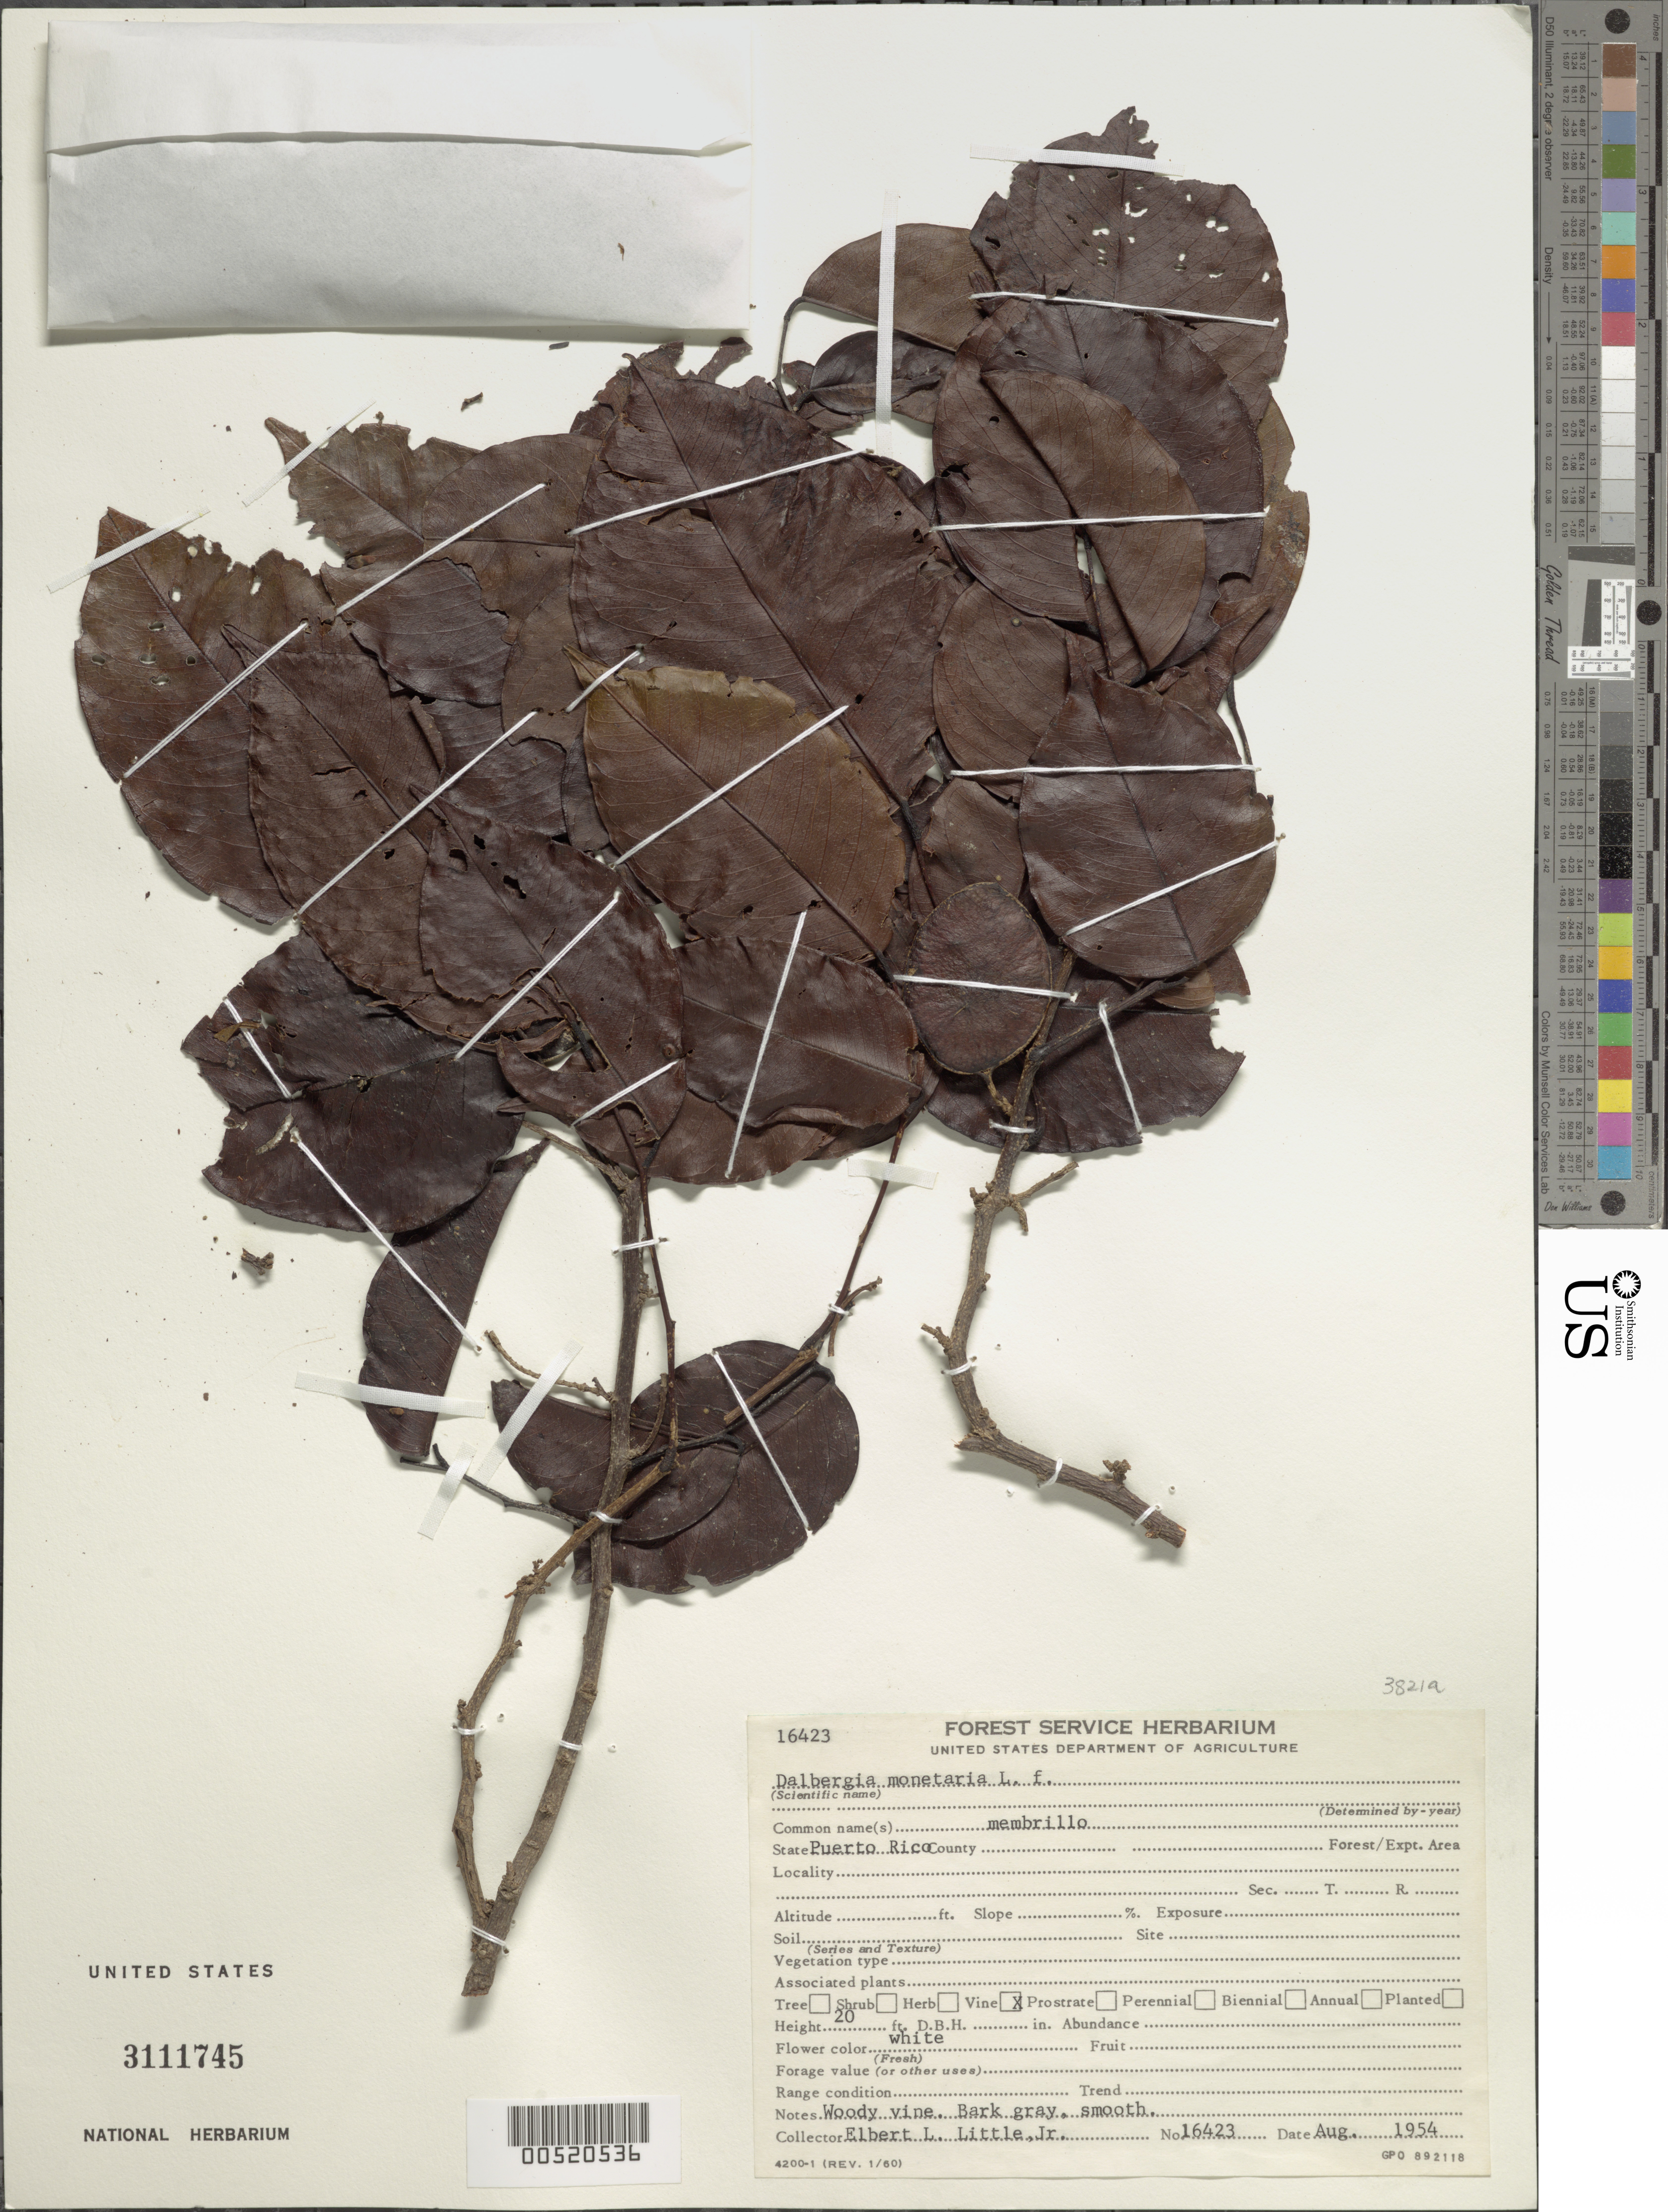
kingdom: Plantae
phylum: Tracheophyta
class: Magnoliopsida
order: Fabales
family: Fabaceae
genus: Dalbergia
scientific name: Dalbergia monetaria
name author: L. f.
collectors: E. L. Little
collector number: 16423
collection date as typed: Aug 1954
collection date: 1954-08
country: Puerto Rico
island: Greater Antilles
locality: Sierra de Naguabo ad Rio Blanco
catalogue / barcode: US 3111745